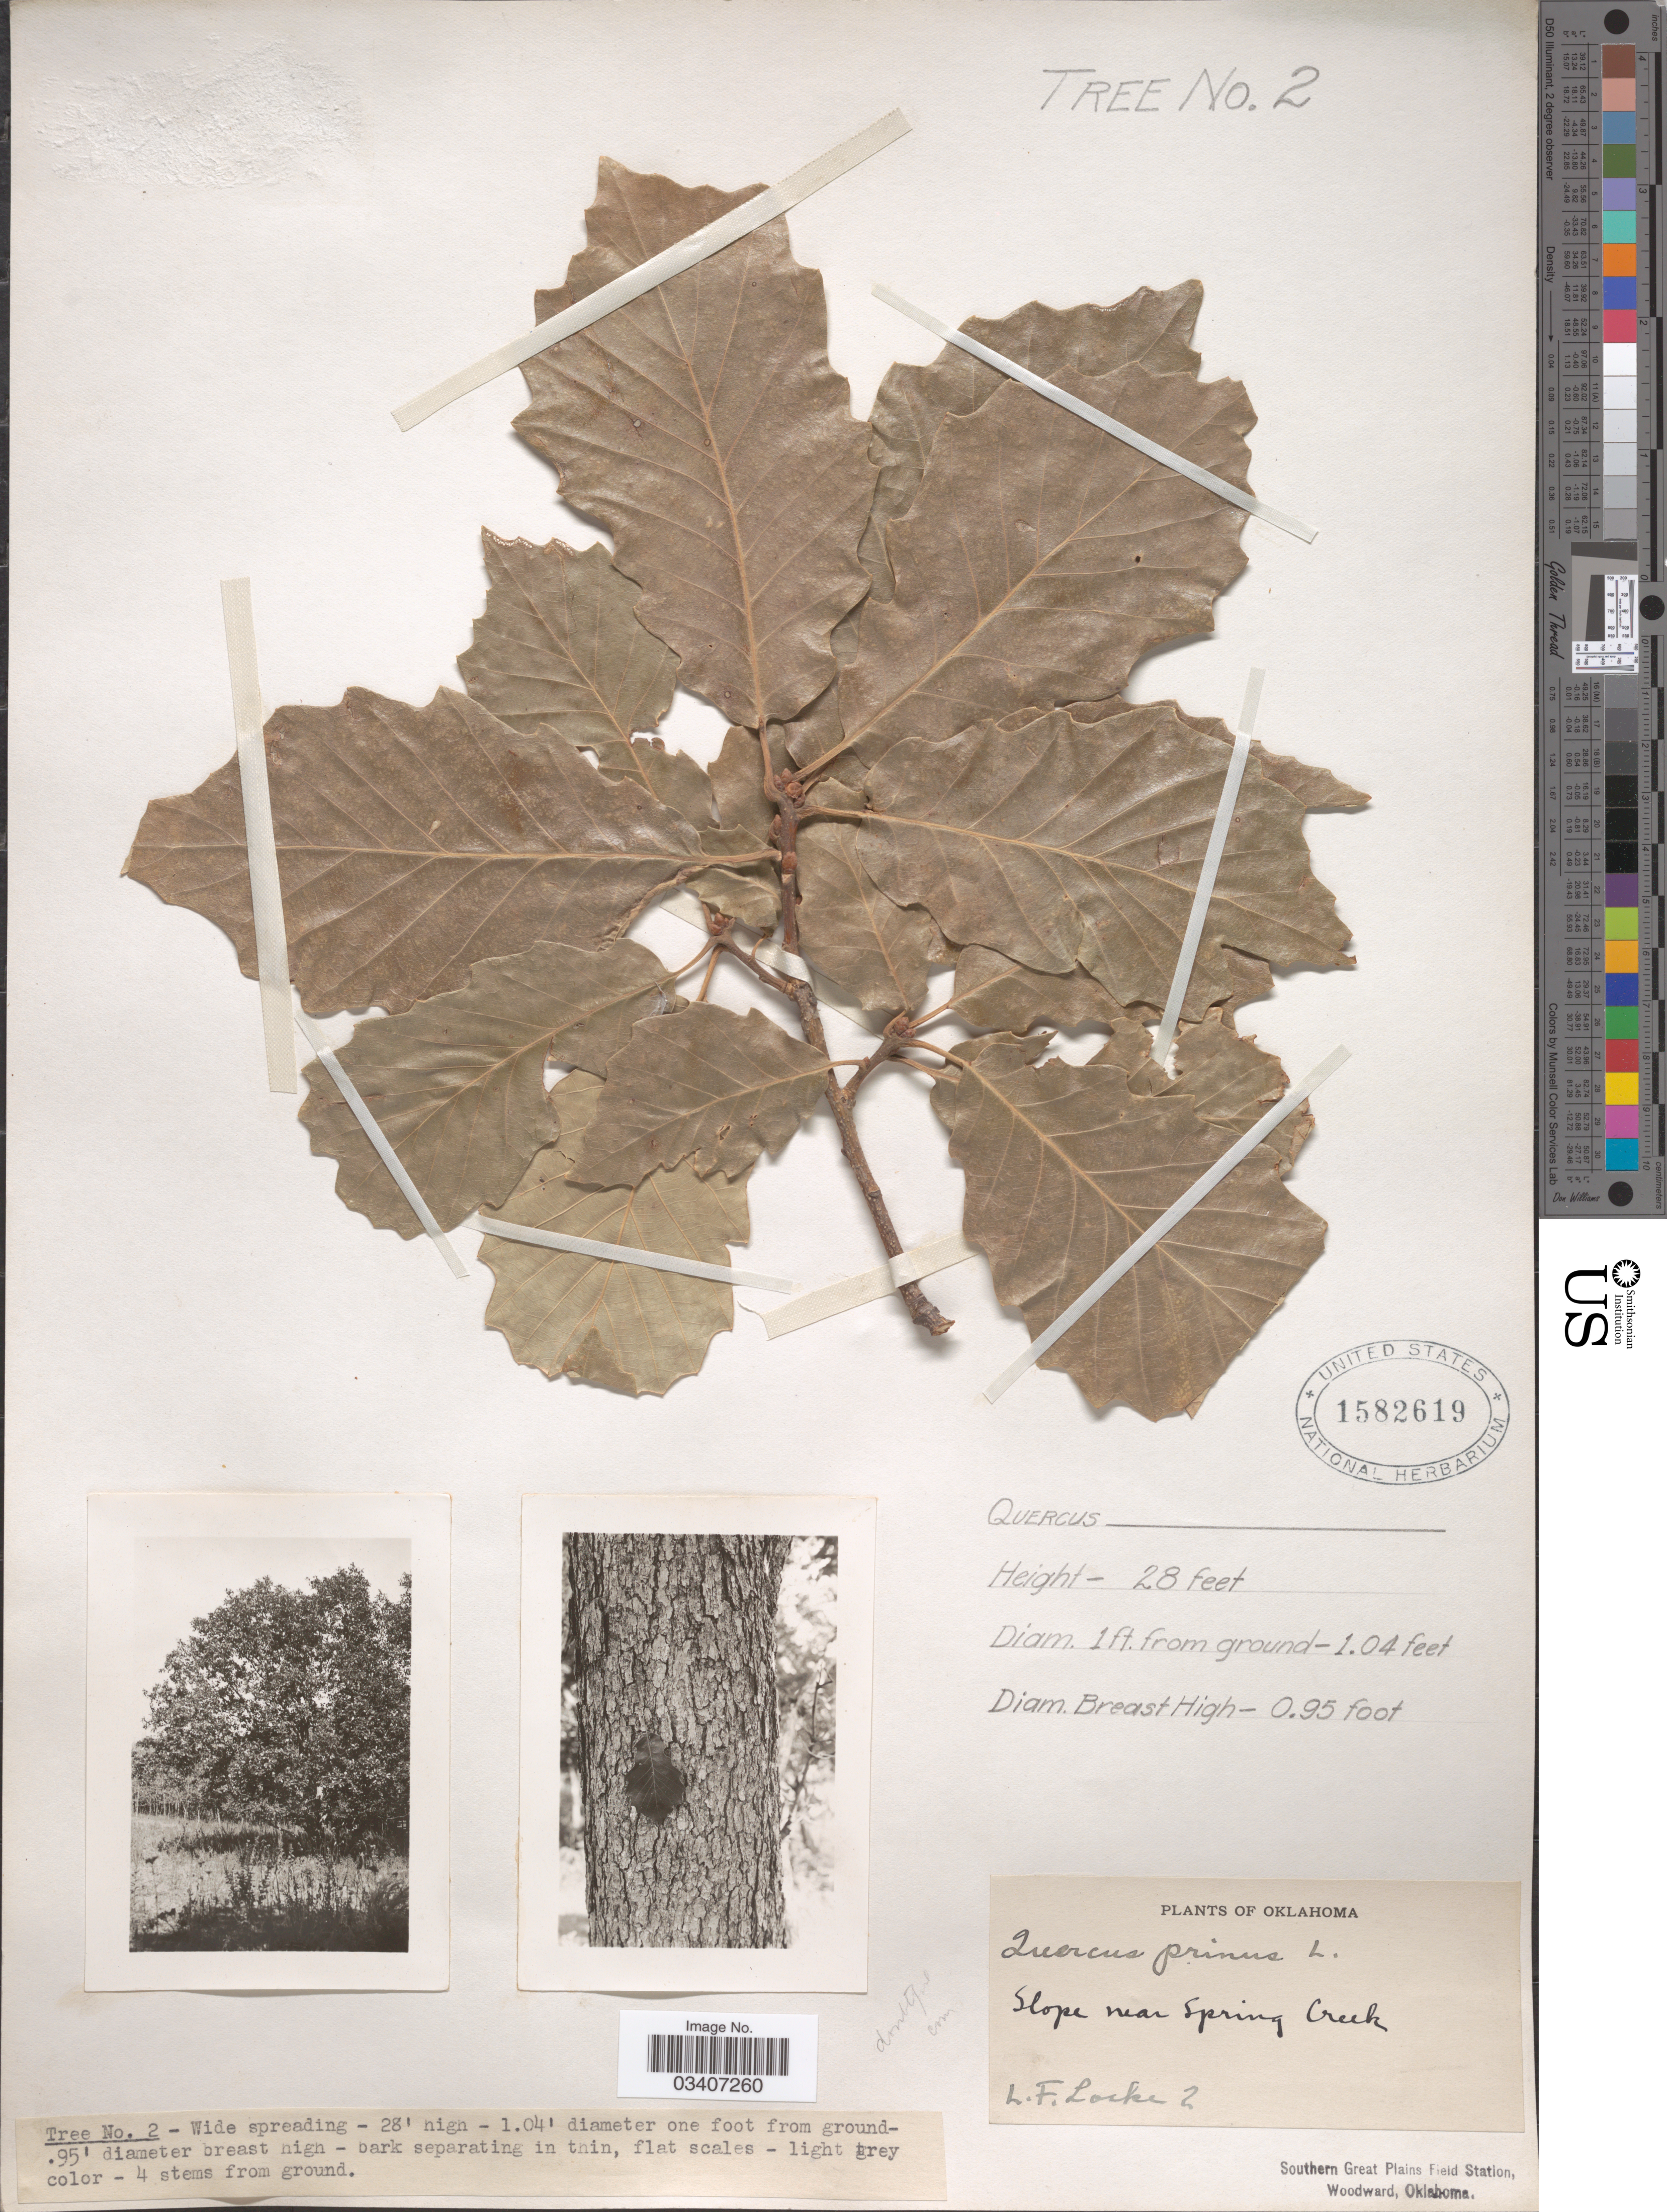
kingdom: Plantae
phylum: Tracheophyta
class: Magnoliopsida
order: Fagales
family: Fagaceae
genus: Quercus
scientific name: Quercus muehlenbergii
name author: Engelm.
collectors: L. Locke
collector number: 2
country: United States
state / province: Oklahoma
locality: Slope near Spring Creek.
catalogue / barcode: US 1582619